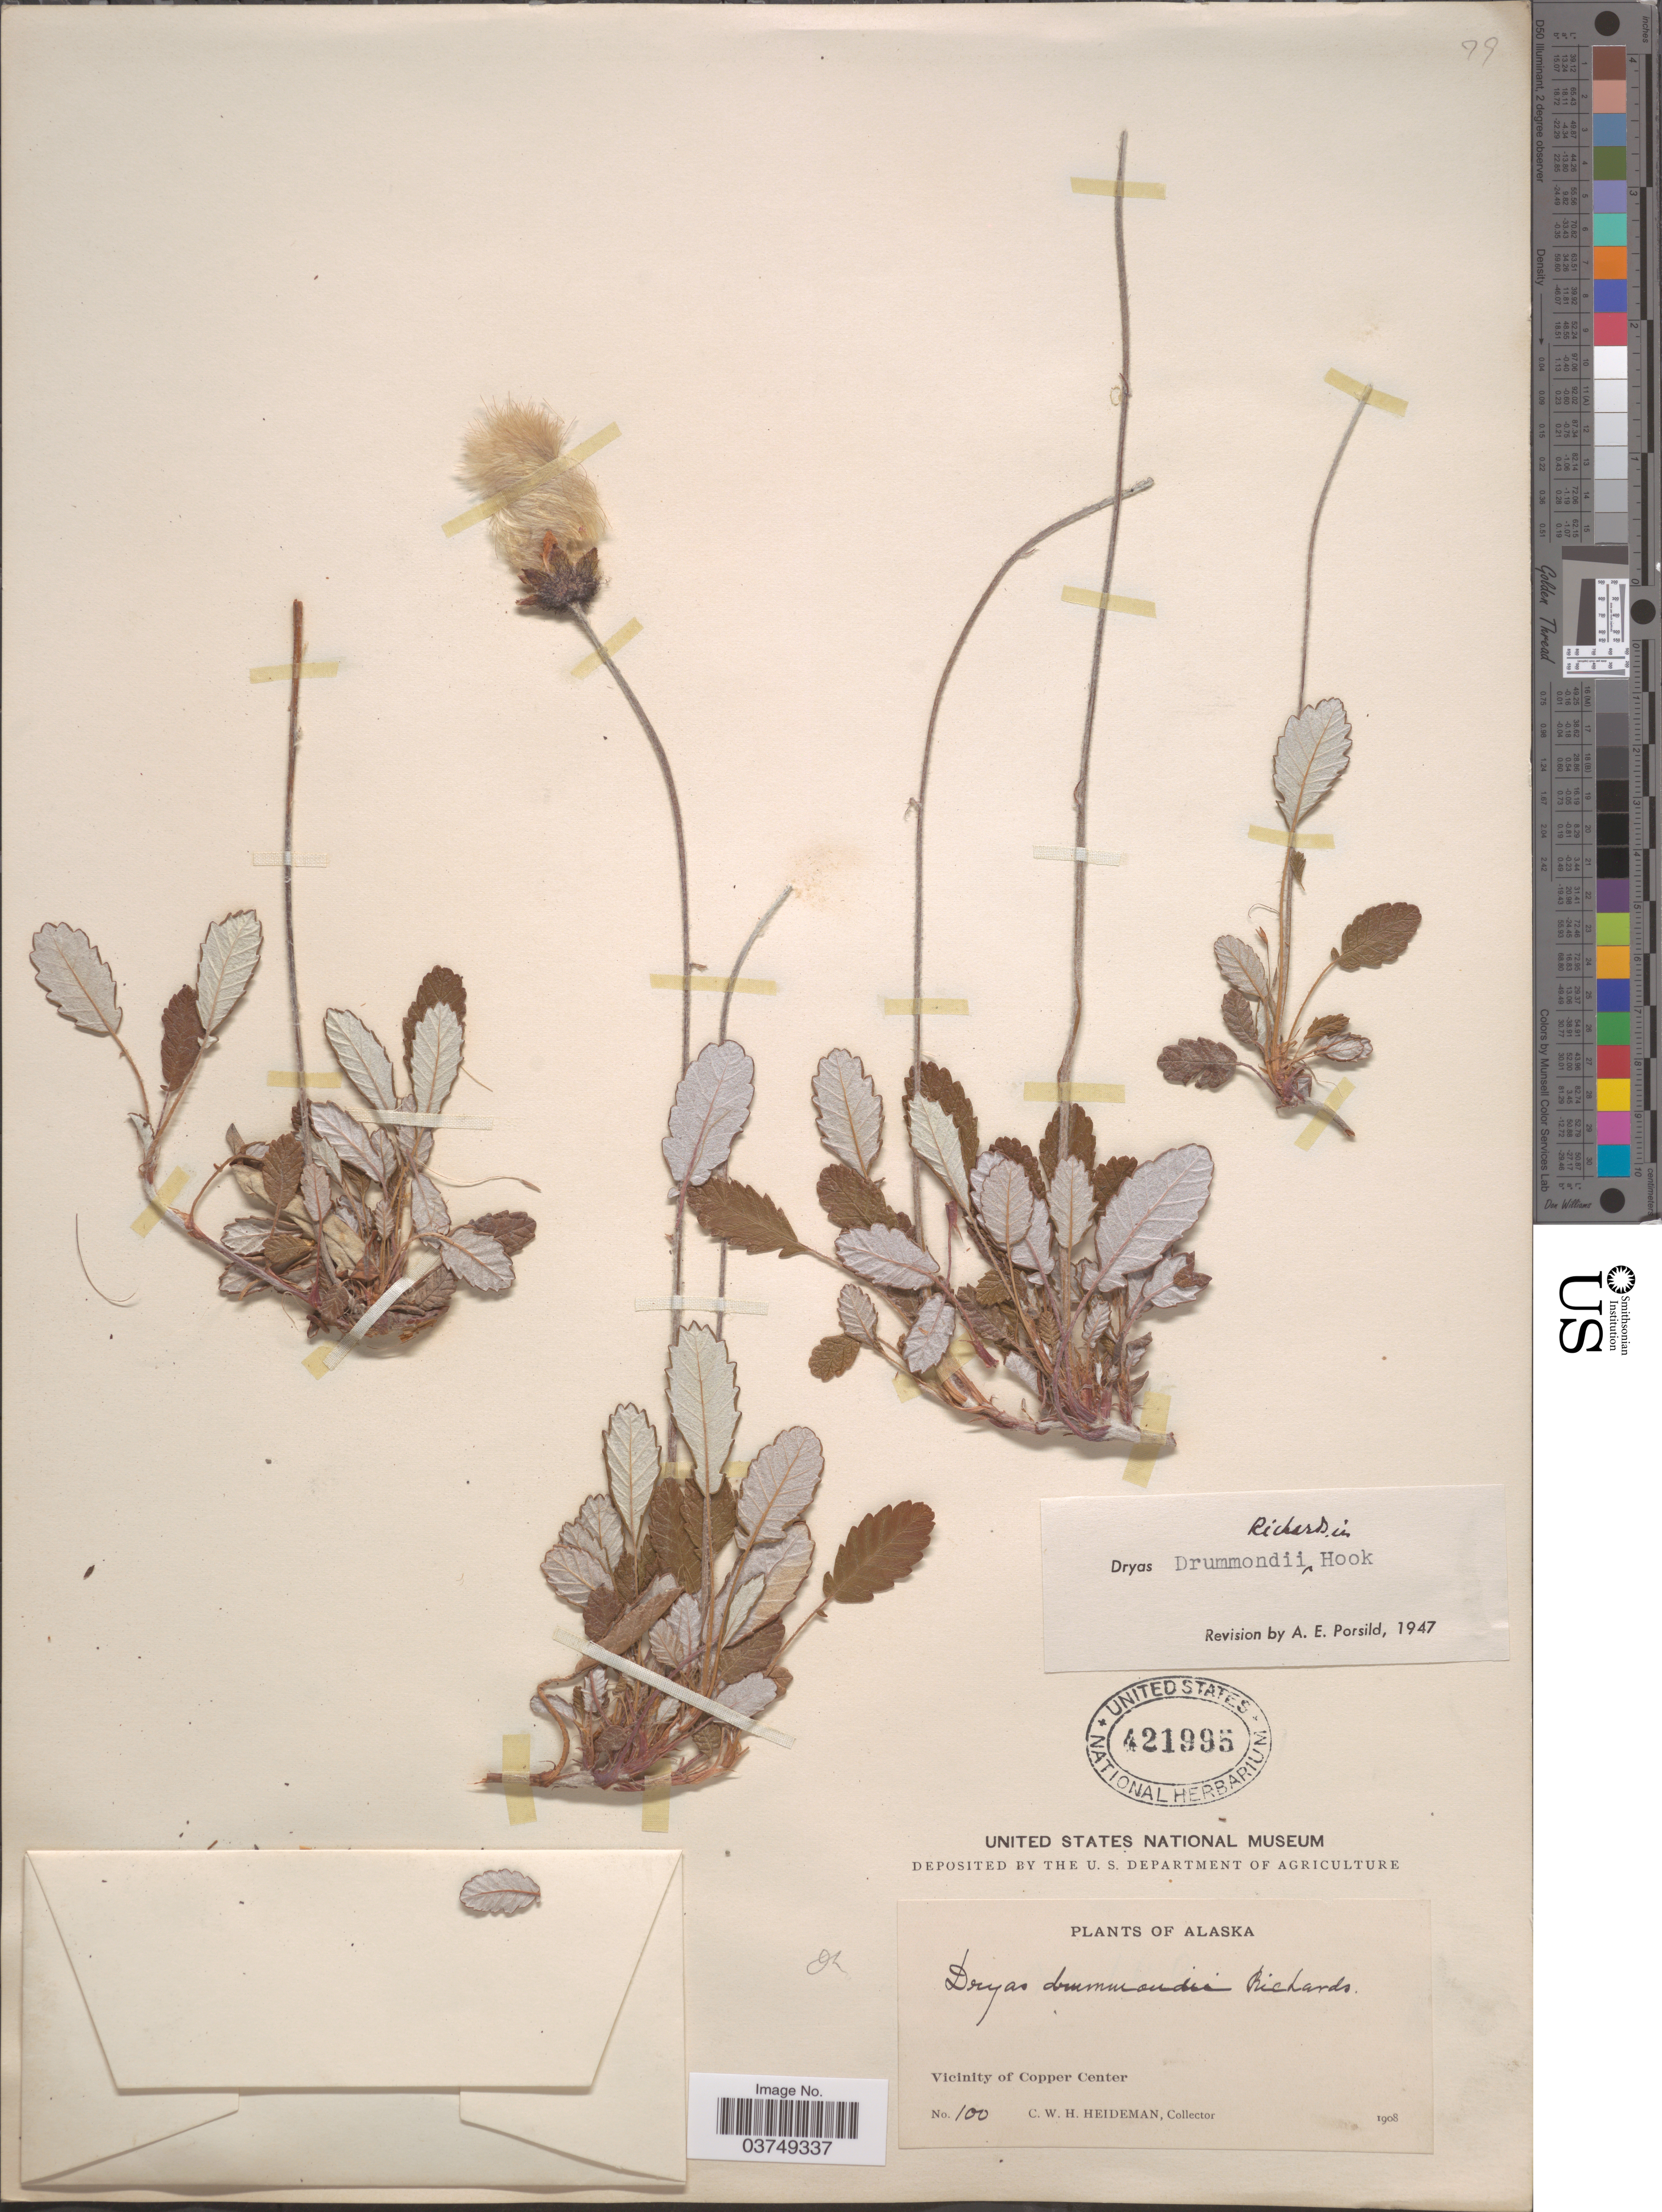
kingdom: Plantae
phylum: Tracheophyta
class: Magnoliopsida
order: Rosales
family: Rosaceae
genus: Dryas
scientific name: Dryas drummondii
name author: Hook. & Richardson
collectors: C. Heideman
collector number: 100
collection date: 1908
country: United States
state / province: Alaska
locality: Vicinity of Copper Center.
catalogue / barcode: US 421995